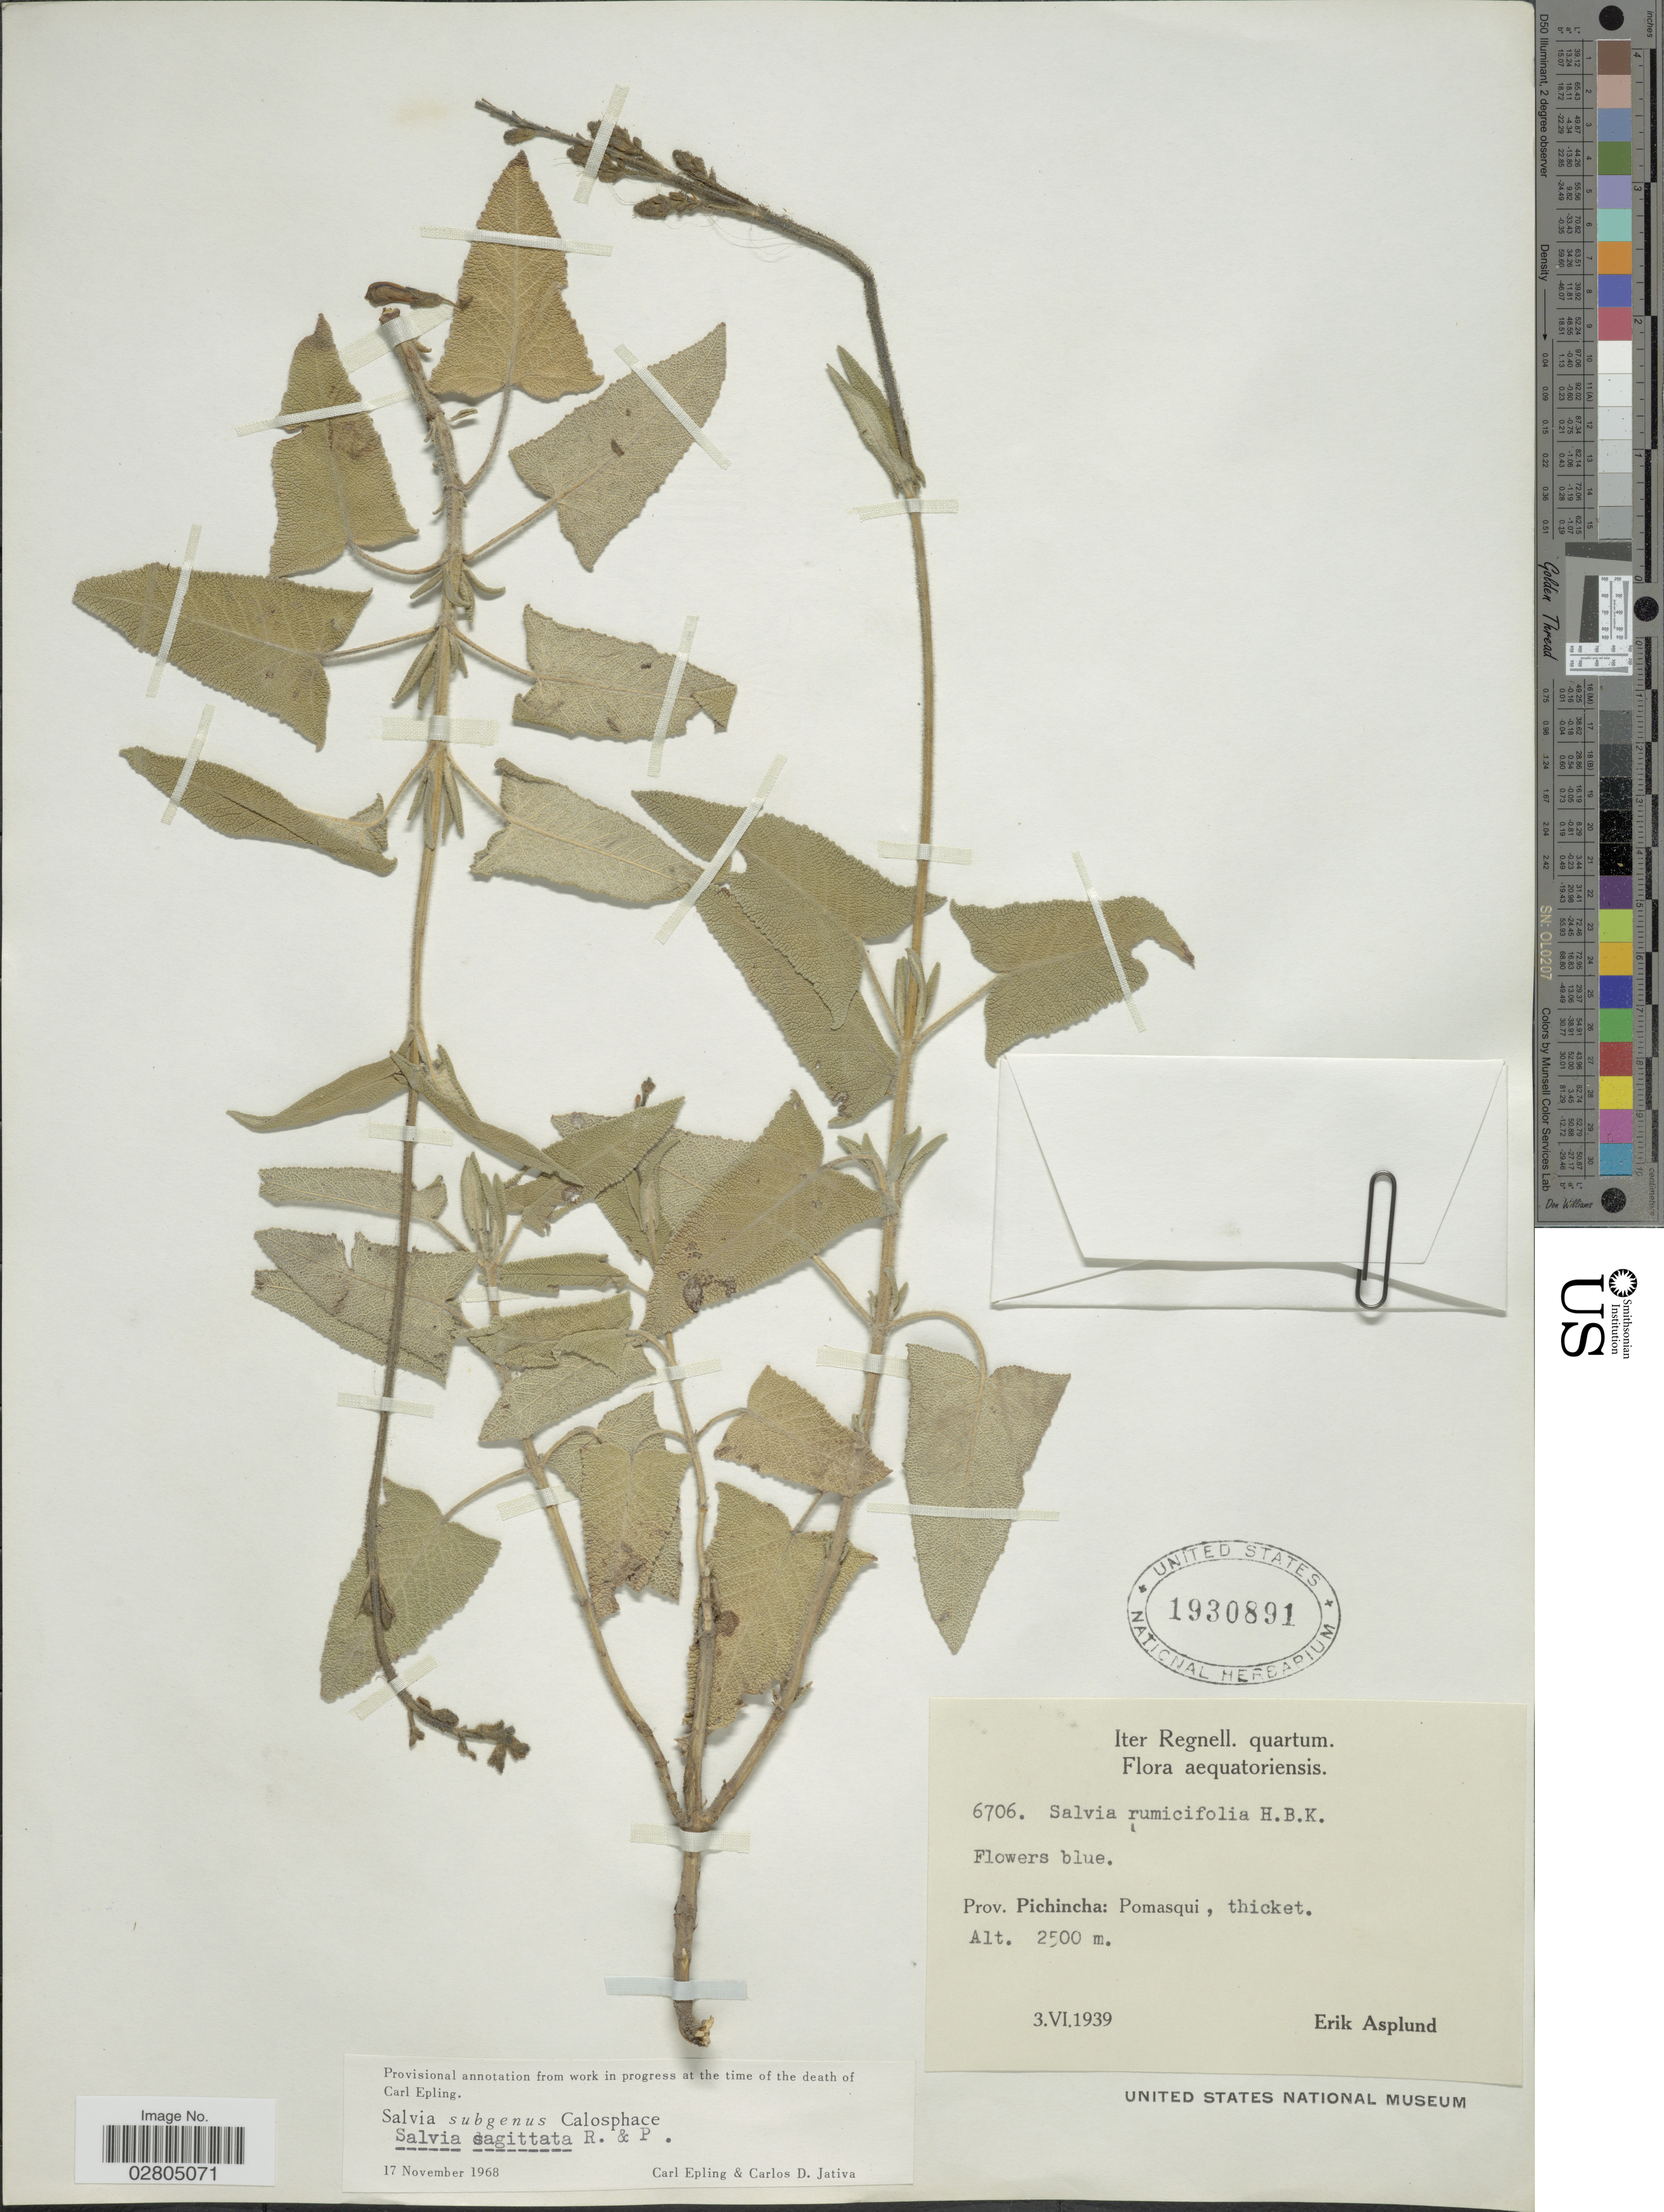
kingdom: Plantae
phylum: Tracheophyta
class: Magnoliopsida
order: Lamiales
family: Lamiaceae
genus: Salvia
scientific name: Salvia sagittata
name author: Ruiz & Pav.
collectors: E. Asplund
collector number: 6706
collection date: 1939-06-03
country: Ecuador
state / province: Pichincha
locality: Prov. Pichincha, Pomasqui.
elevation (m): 2500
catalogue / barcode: US 1930891